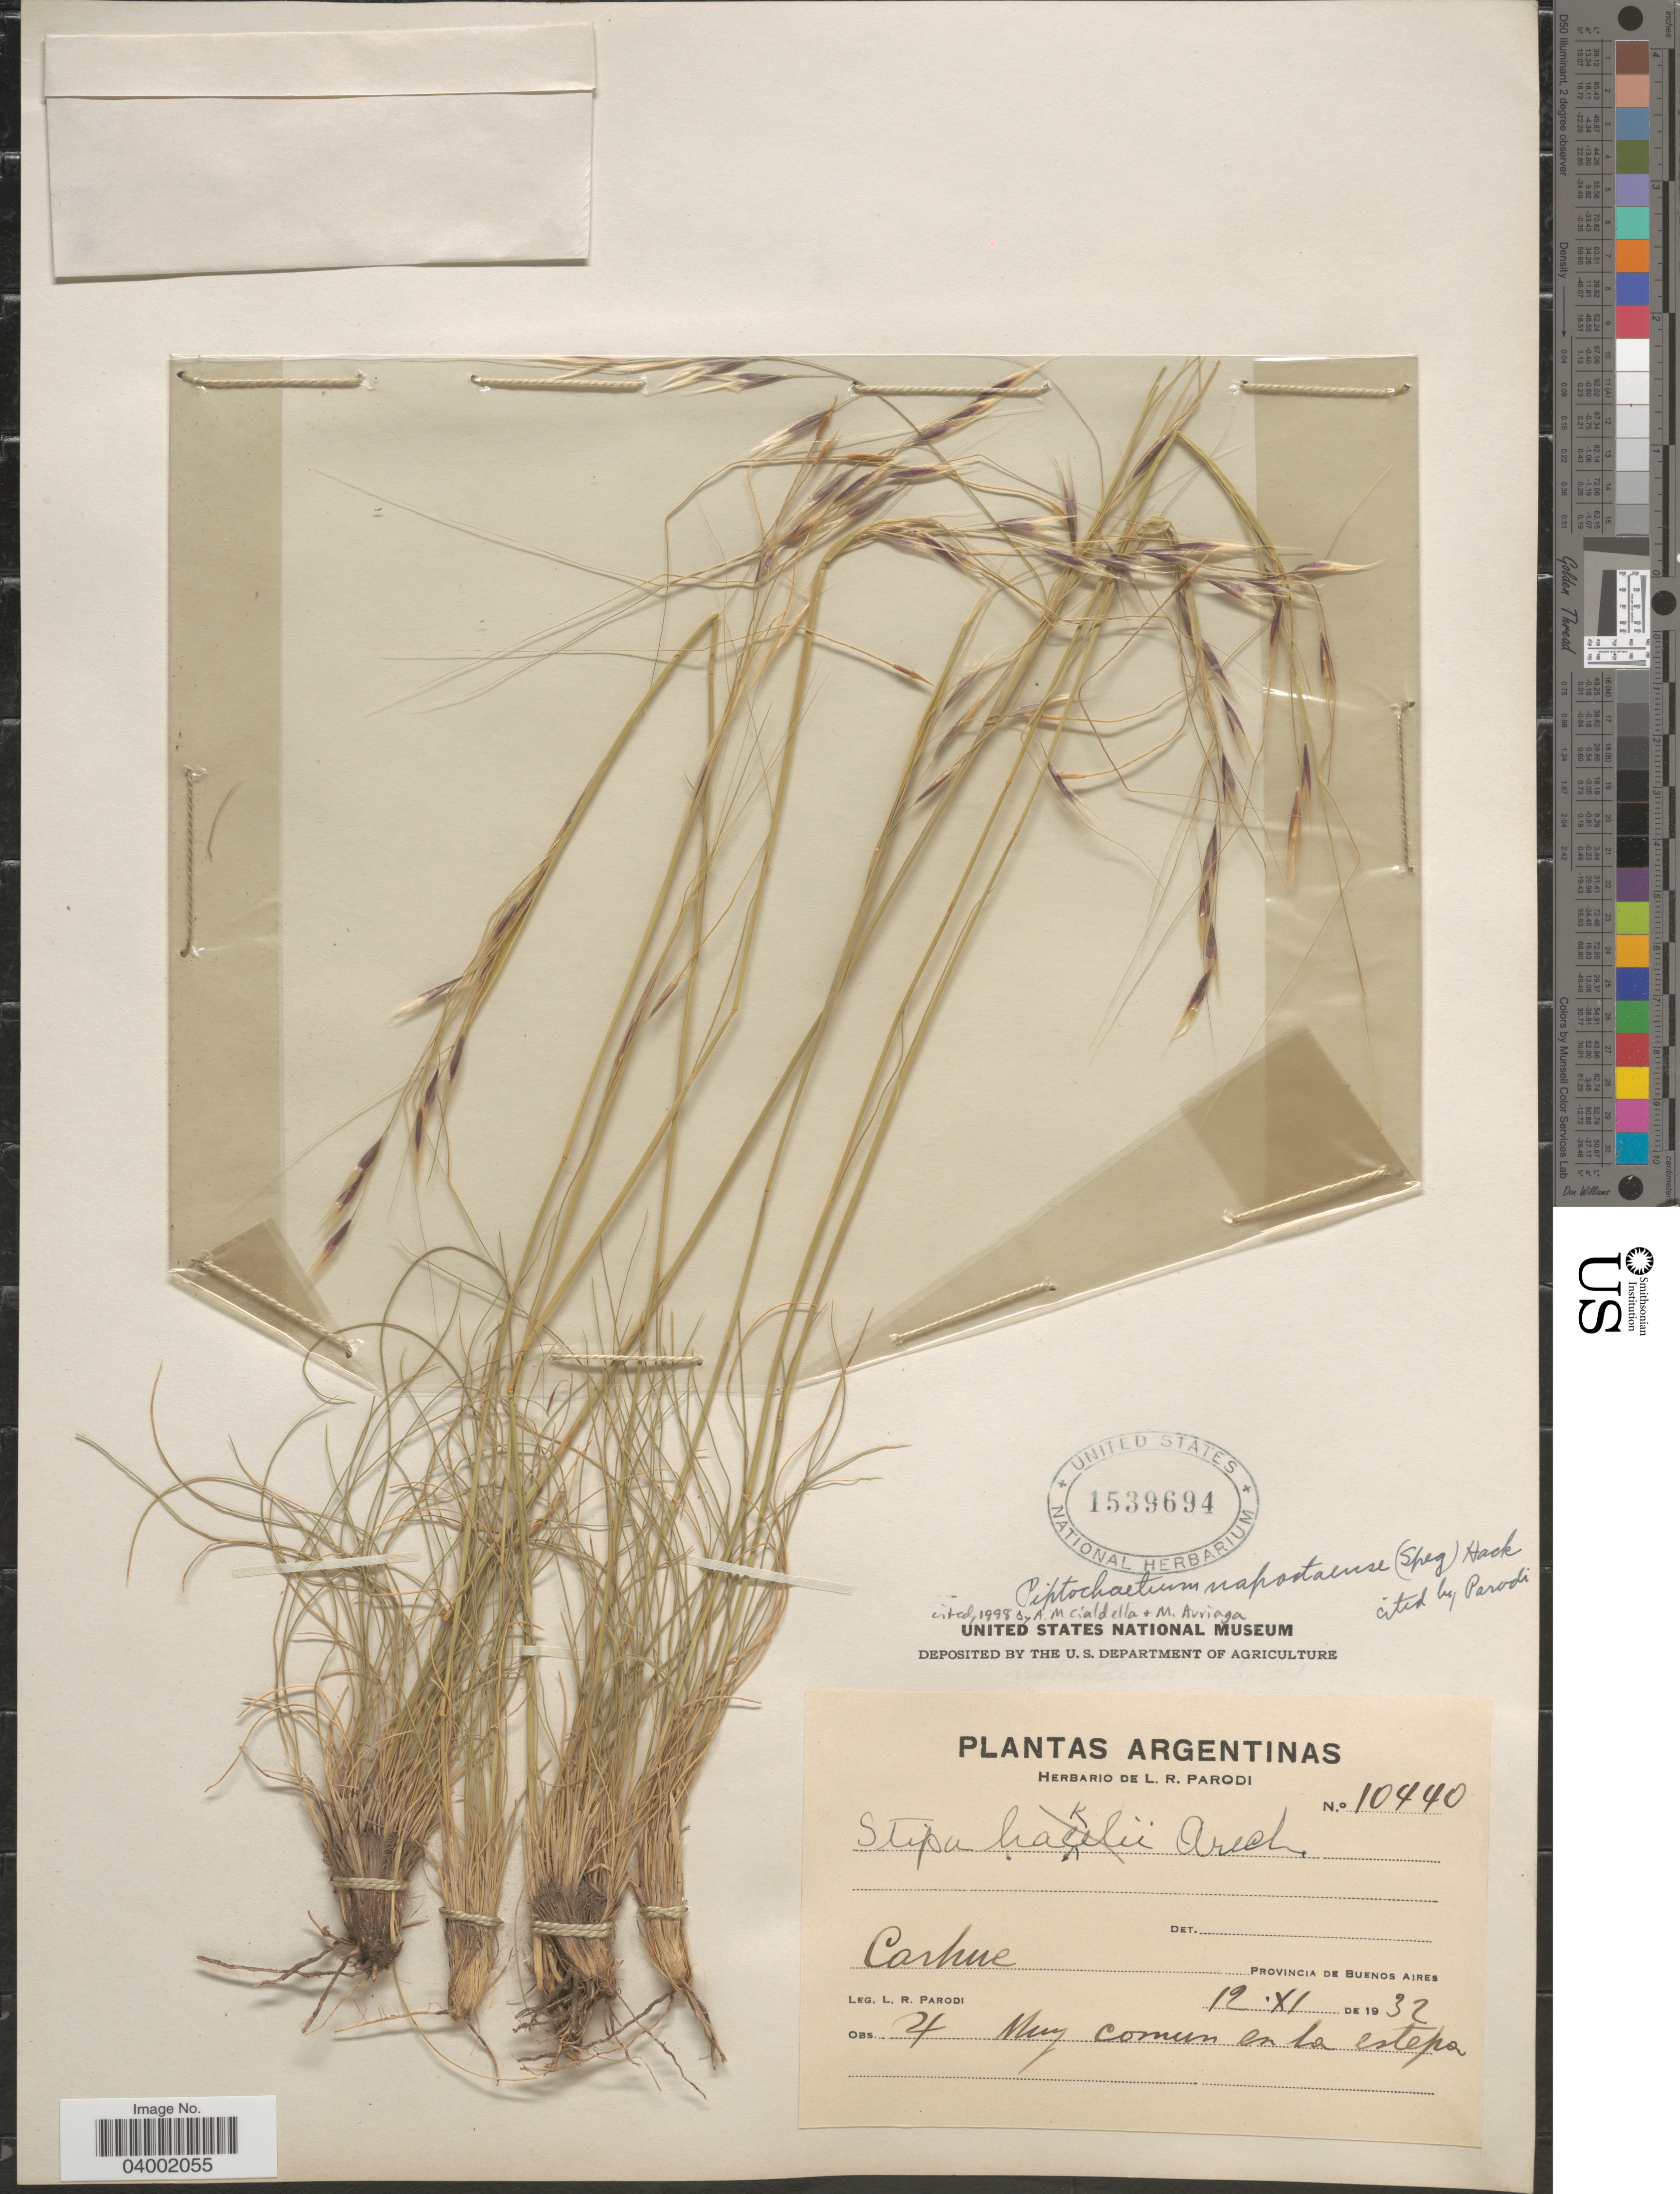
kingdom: Plantae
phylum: Tracheophyta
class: Liliopsida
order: Poales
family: Poaceae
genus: Piptochaetium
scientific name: Piptochaetium napostaense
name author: (Speg.) Hack.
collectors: L. R. Parodi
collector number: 10440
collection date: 1932-11-12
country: Argentina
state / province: Buenos Aires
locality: Carhue.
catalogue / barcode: US 1539694